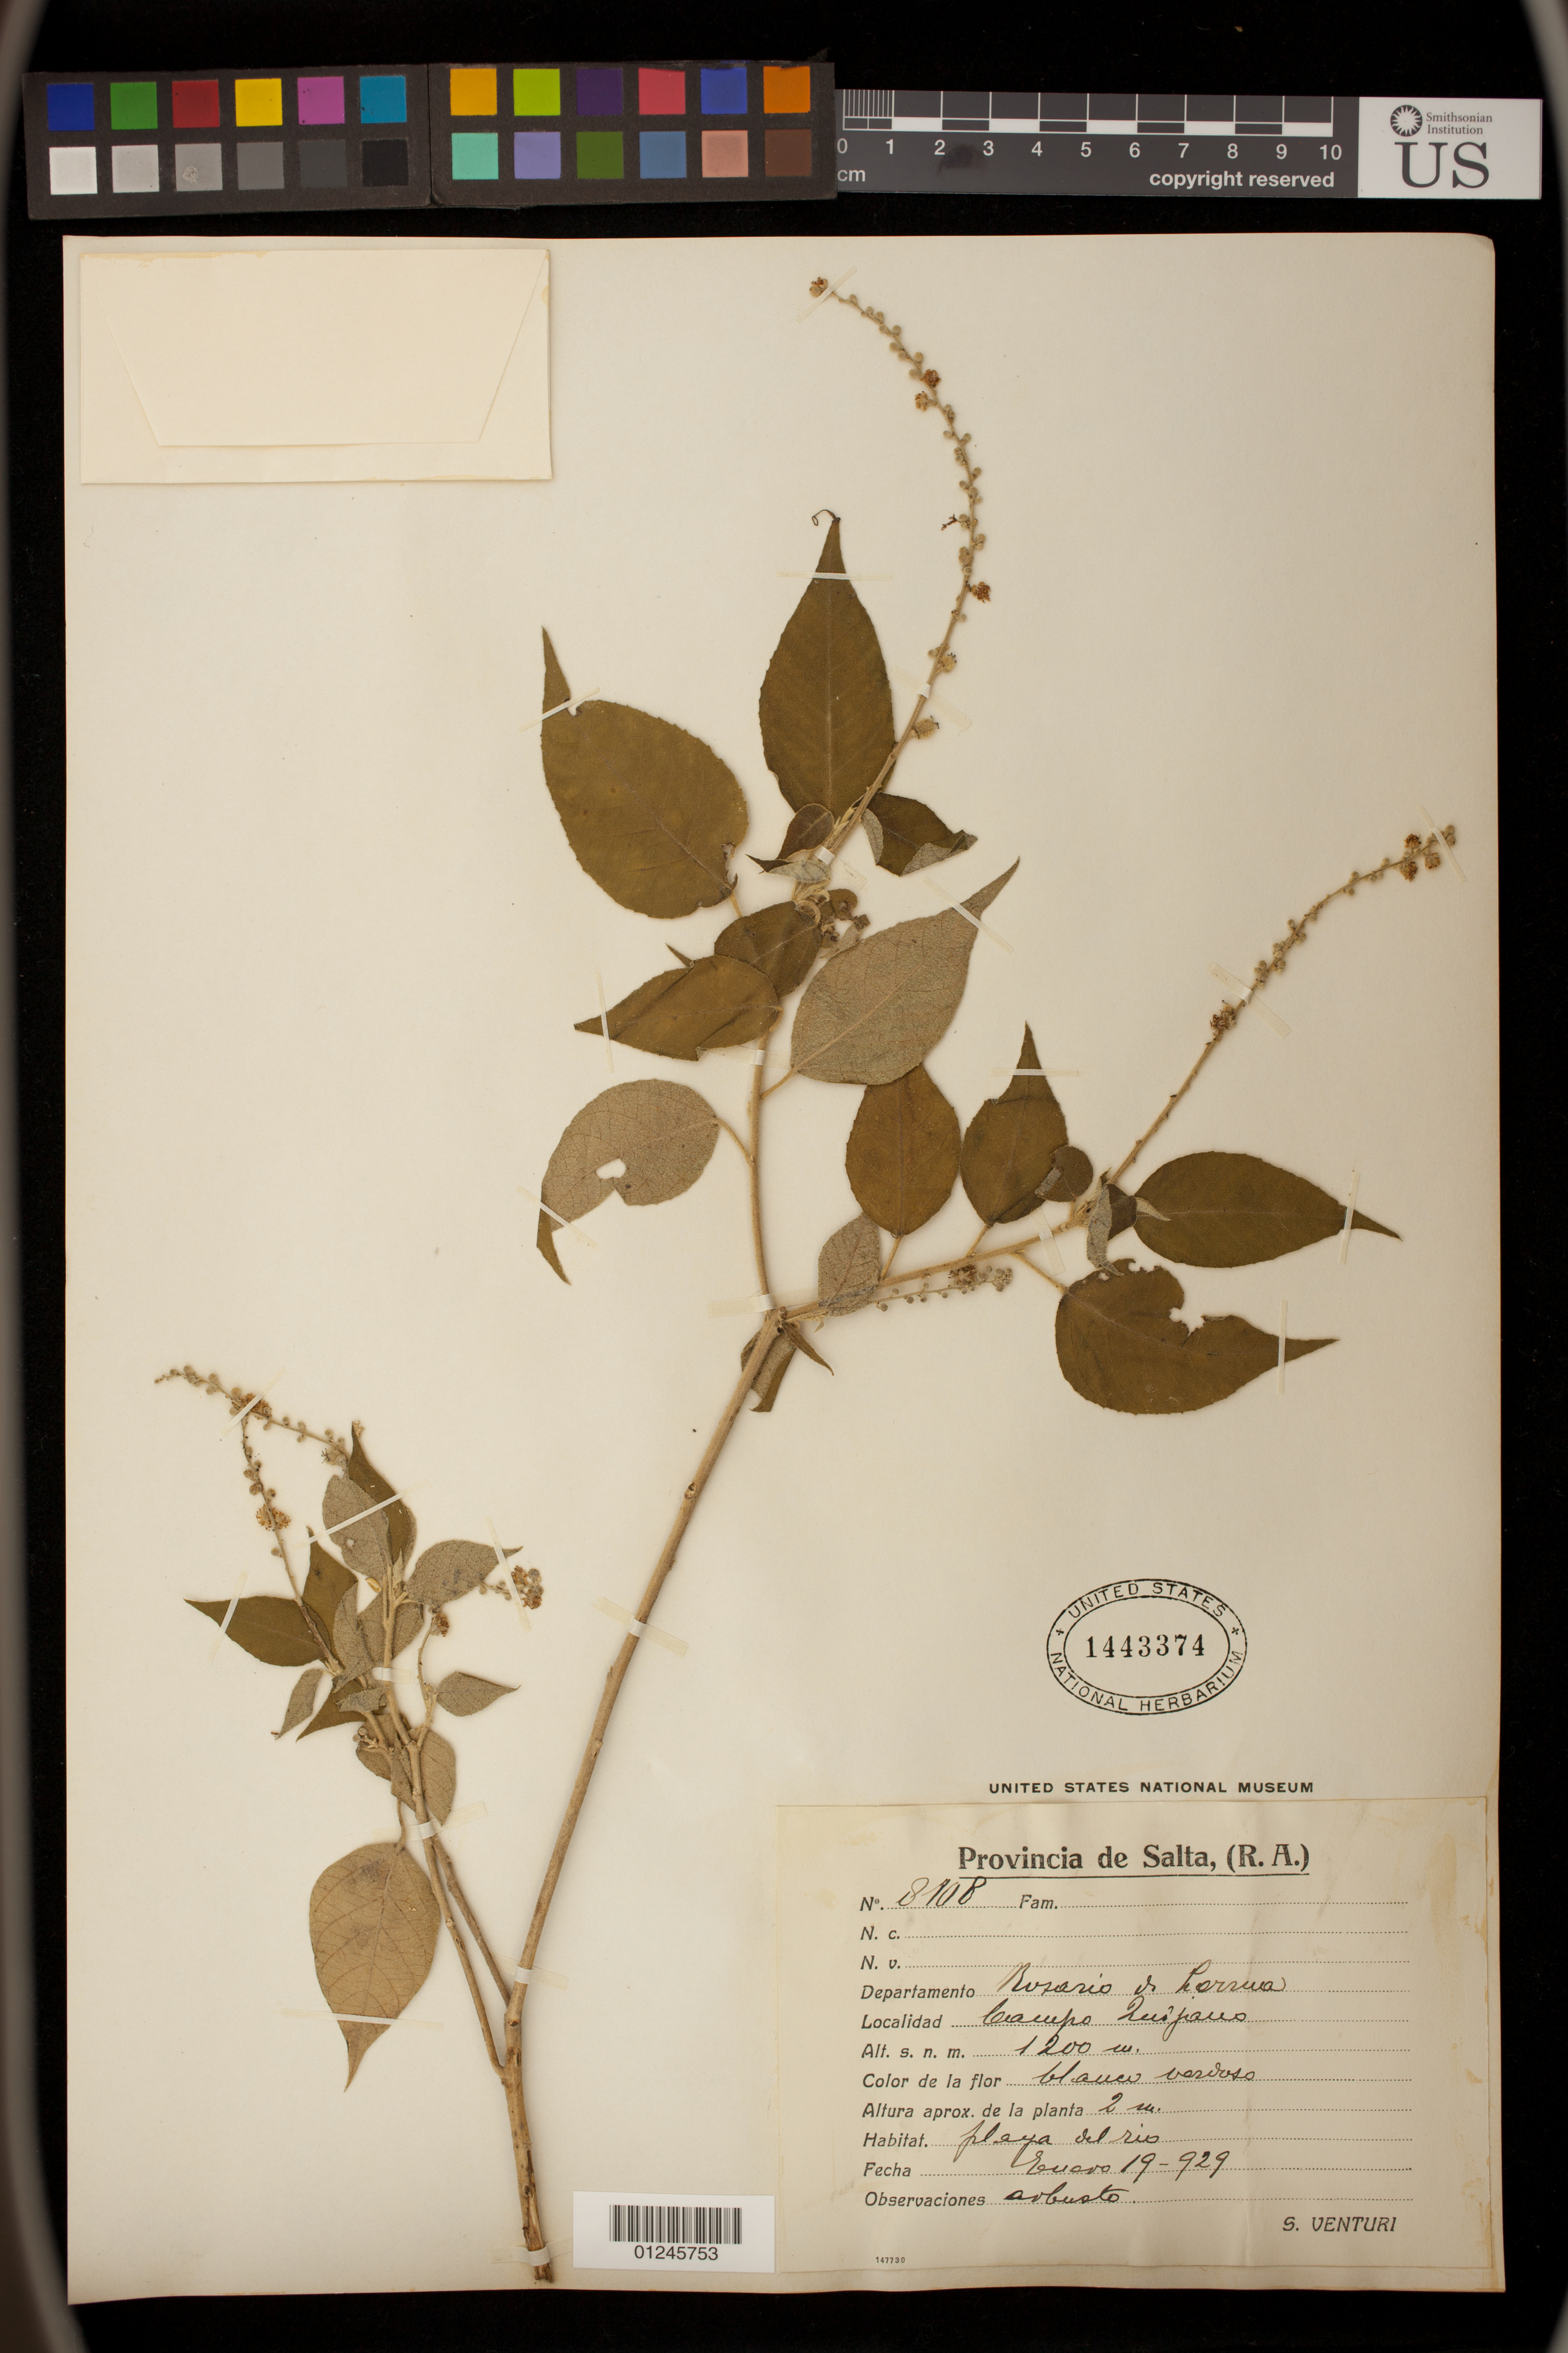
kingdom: Plantae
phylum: Tracheophyta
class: Magnoliopsida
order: Malpighiales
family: Euphorbiaceae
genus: Croton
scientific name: Croton sarcopetalus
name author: Müll. Arg.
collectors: S. Venturi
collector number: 8108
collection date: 1929-01-19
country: Argentina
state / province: Salta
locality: Rosario de Lerma.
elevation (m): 1200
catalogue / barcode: US 1443374